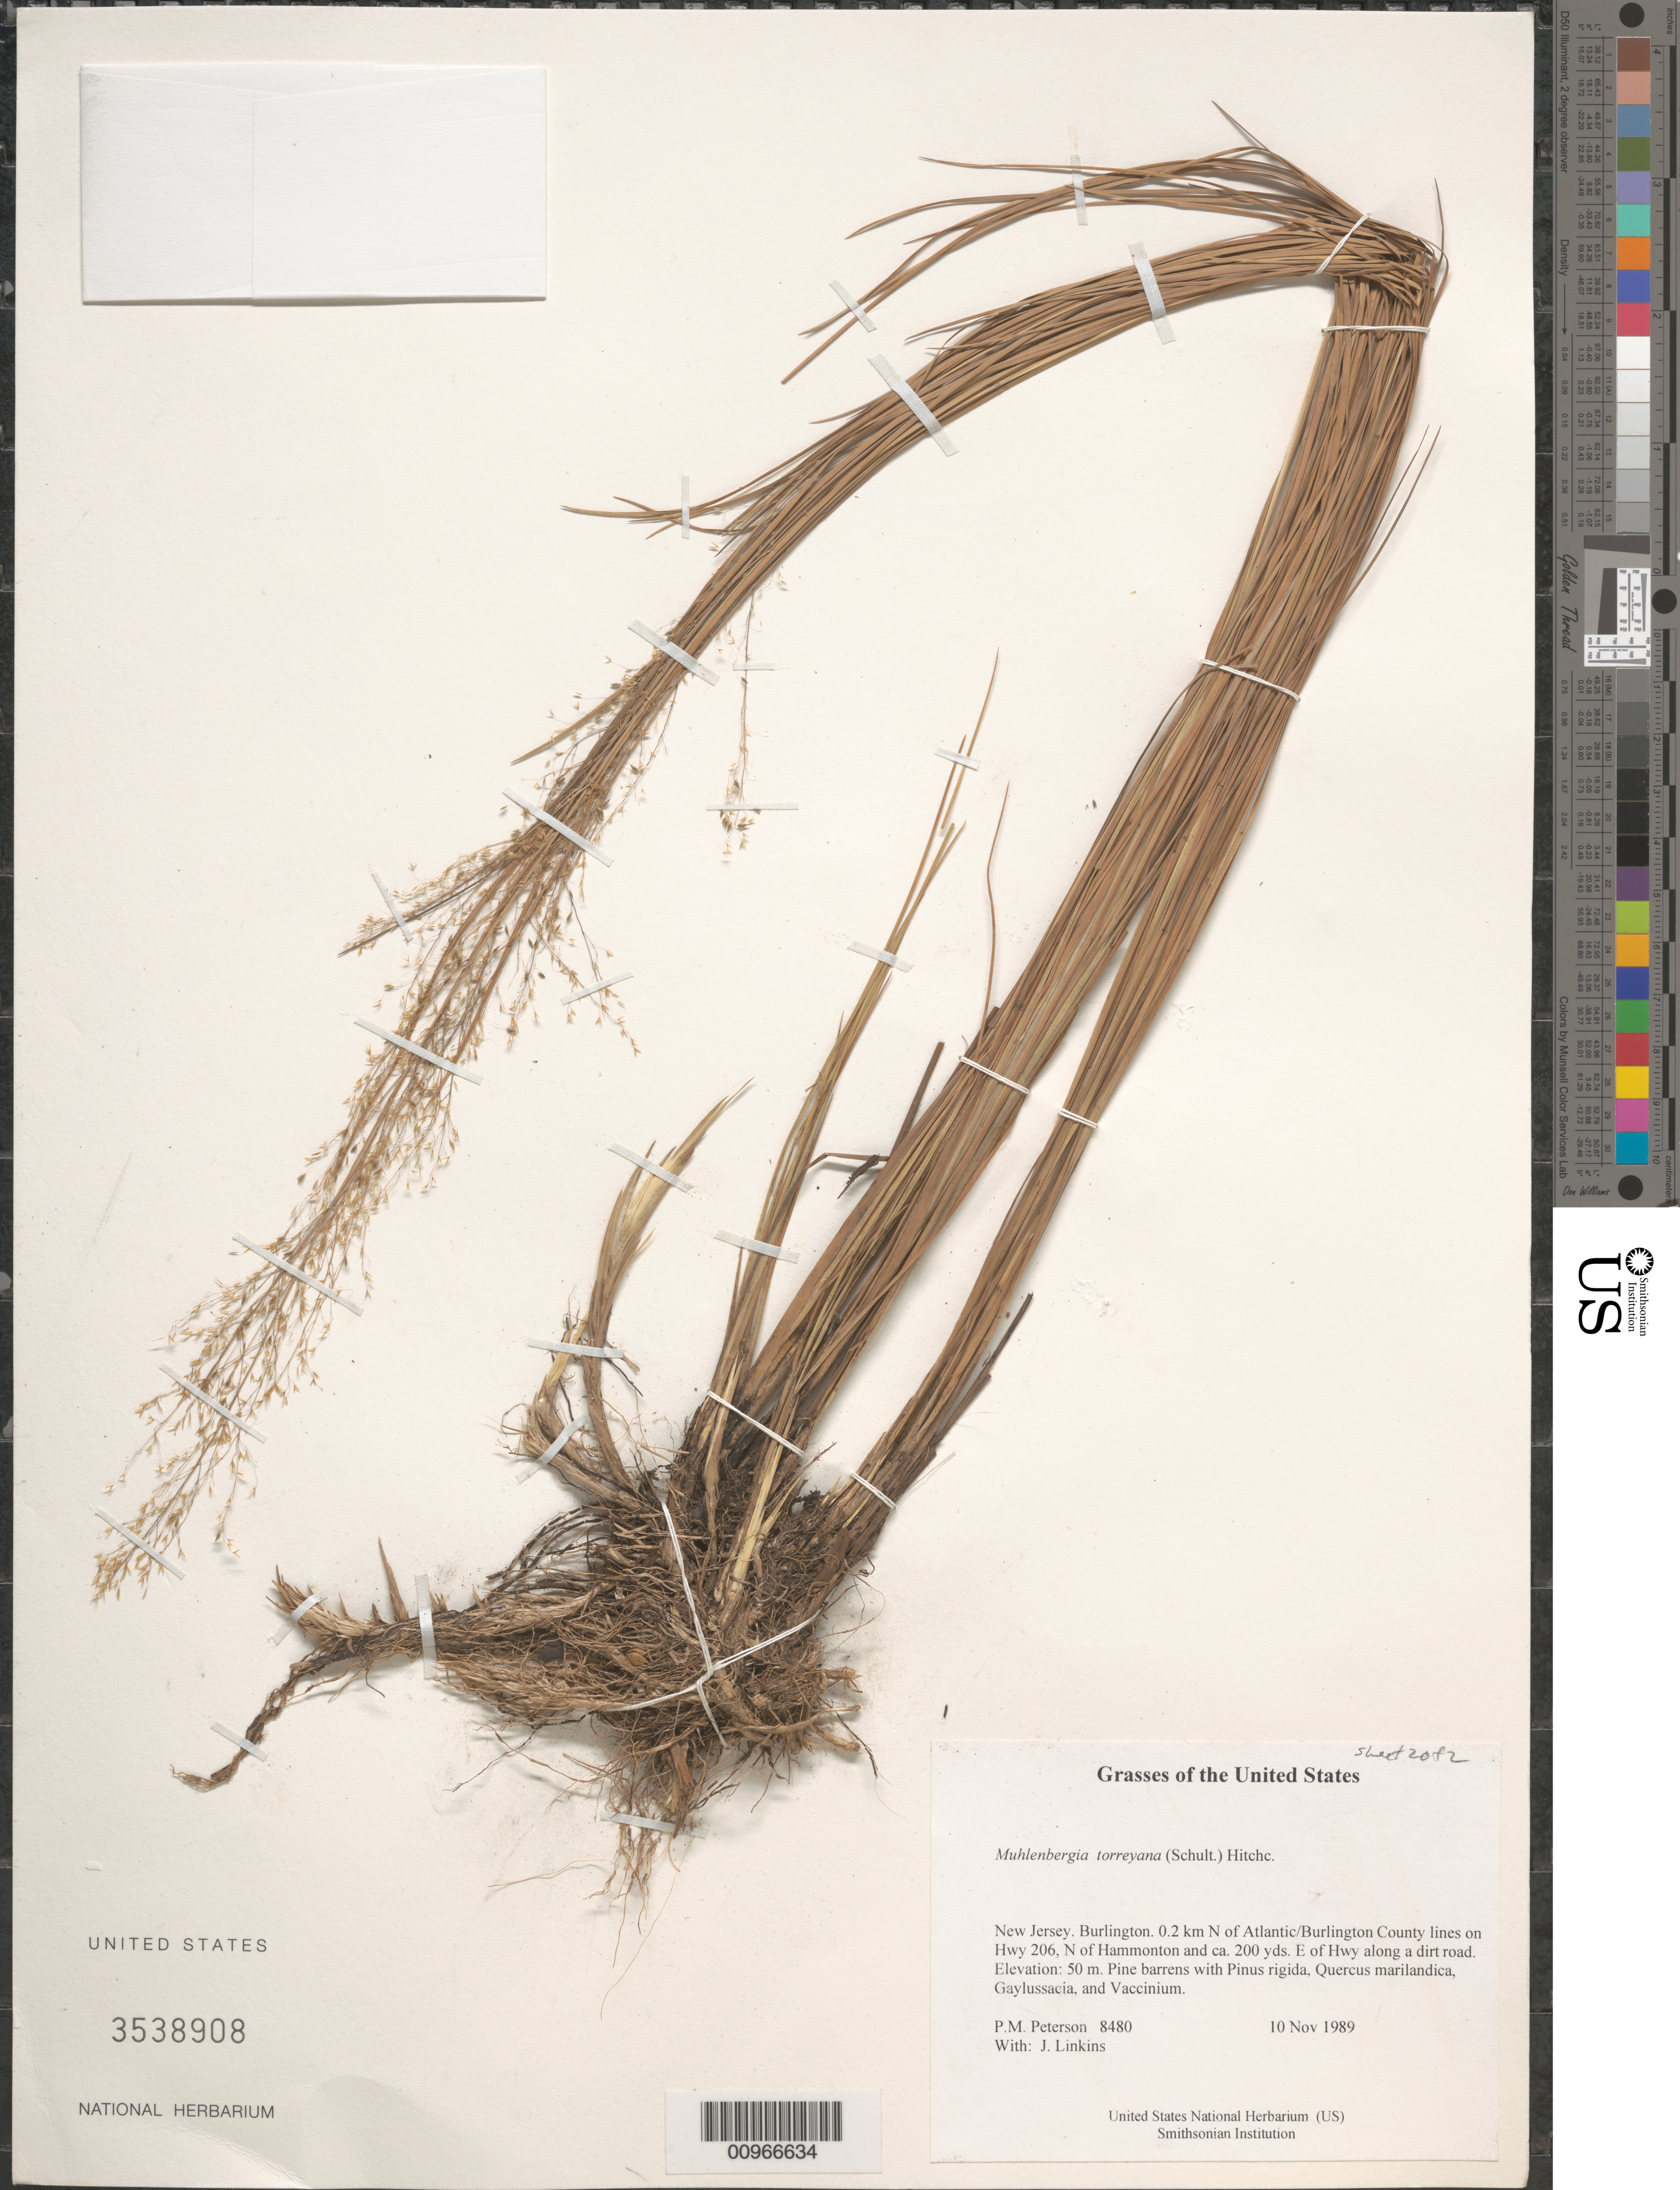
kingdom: Plantae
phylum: Tracheophyta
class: Liliopsida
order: Poales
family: Poaceae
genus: Muhlenbergia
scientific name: Muhlenbergia torreyana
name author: (Schult.) Hitchc.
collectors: P. M. Peterson & J. Linkins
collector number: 08480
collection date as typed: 10 Nov 1989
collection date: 1989-11-10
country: United States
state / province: New Jersey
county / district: Burlington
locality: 0.2 km N of Atlantic/Burlington County lines on Hwy 206, N of Hammonton and ca. 200 yds. E of Hwy along a dirt road.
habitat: Pine barrens with Pinus rigida, Quercus marilandica, Gaylussacia, and Vaccinium.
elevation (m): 50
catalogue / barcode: US 3538908